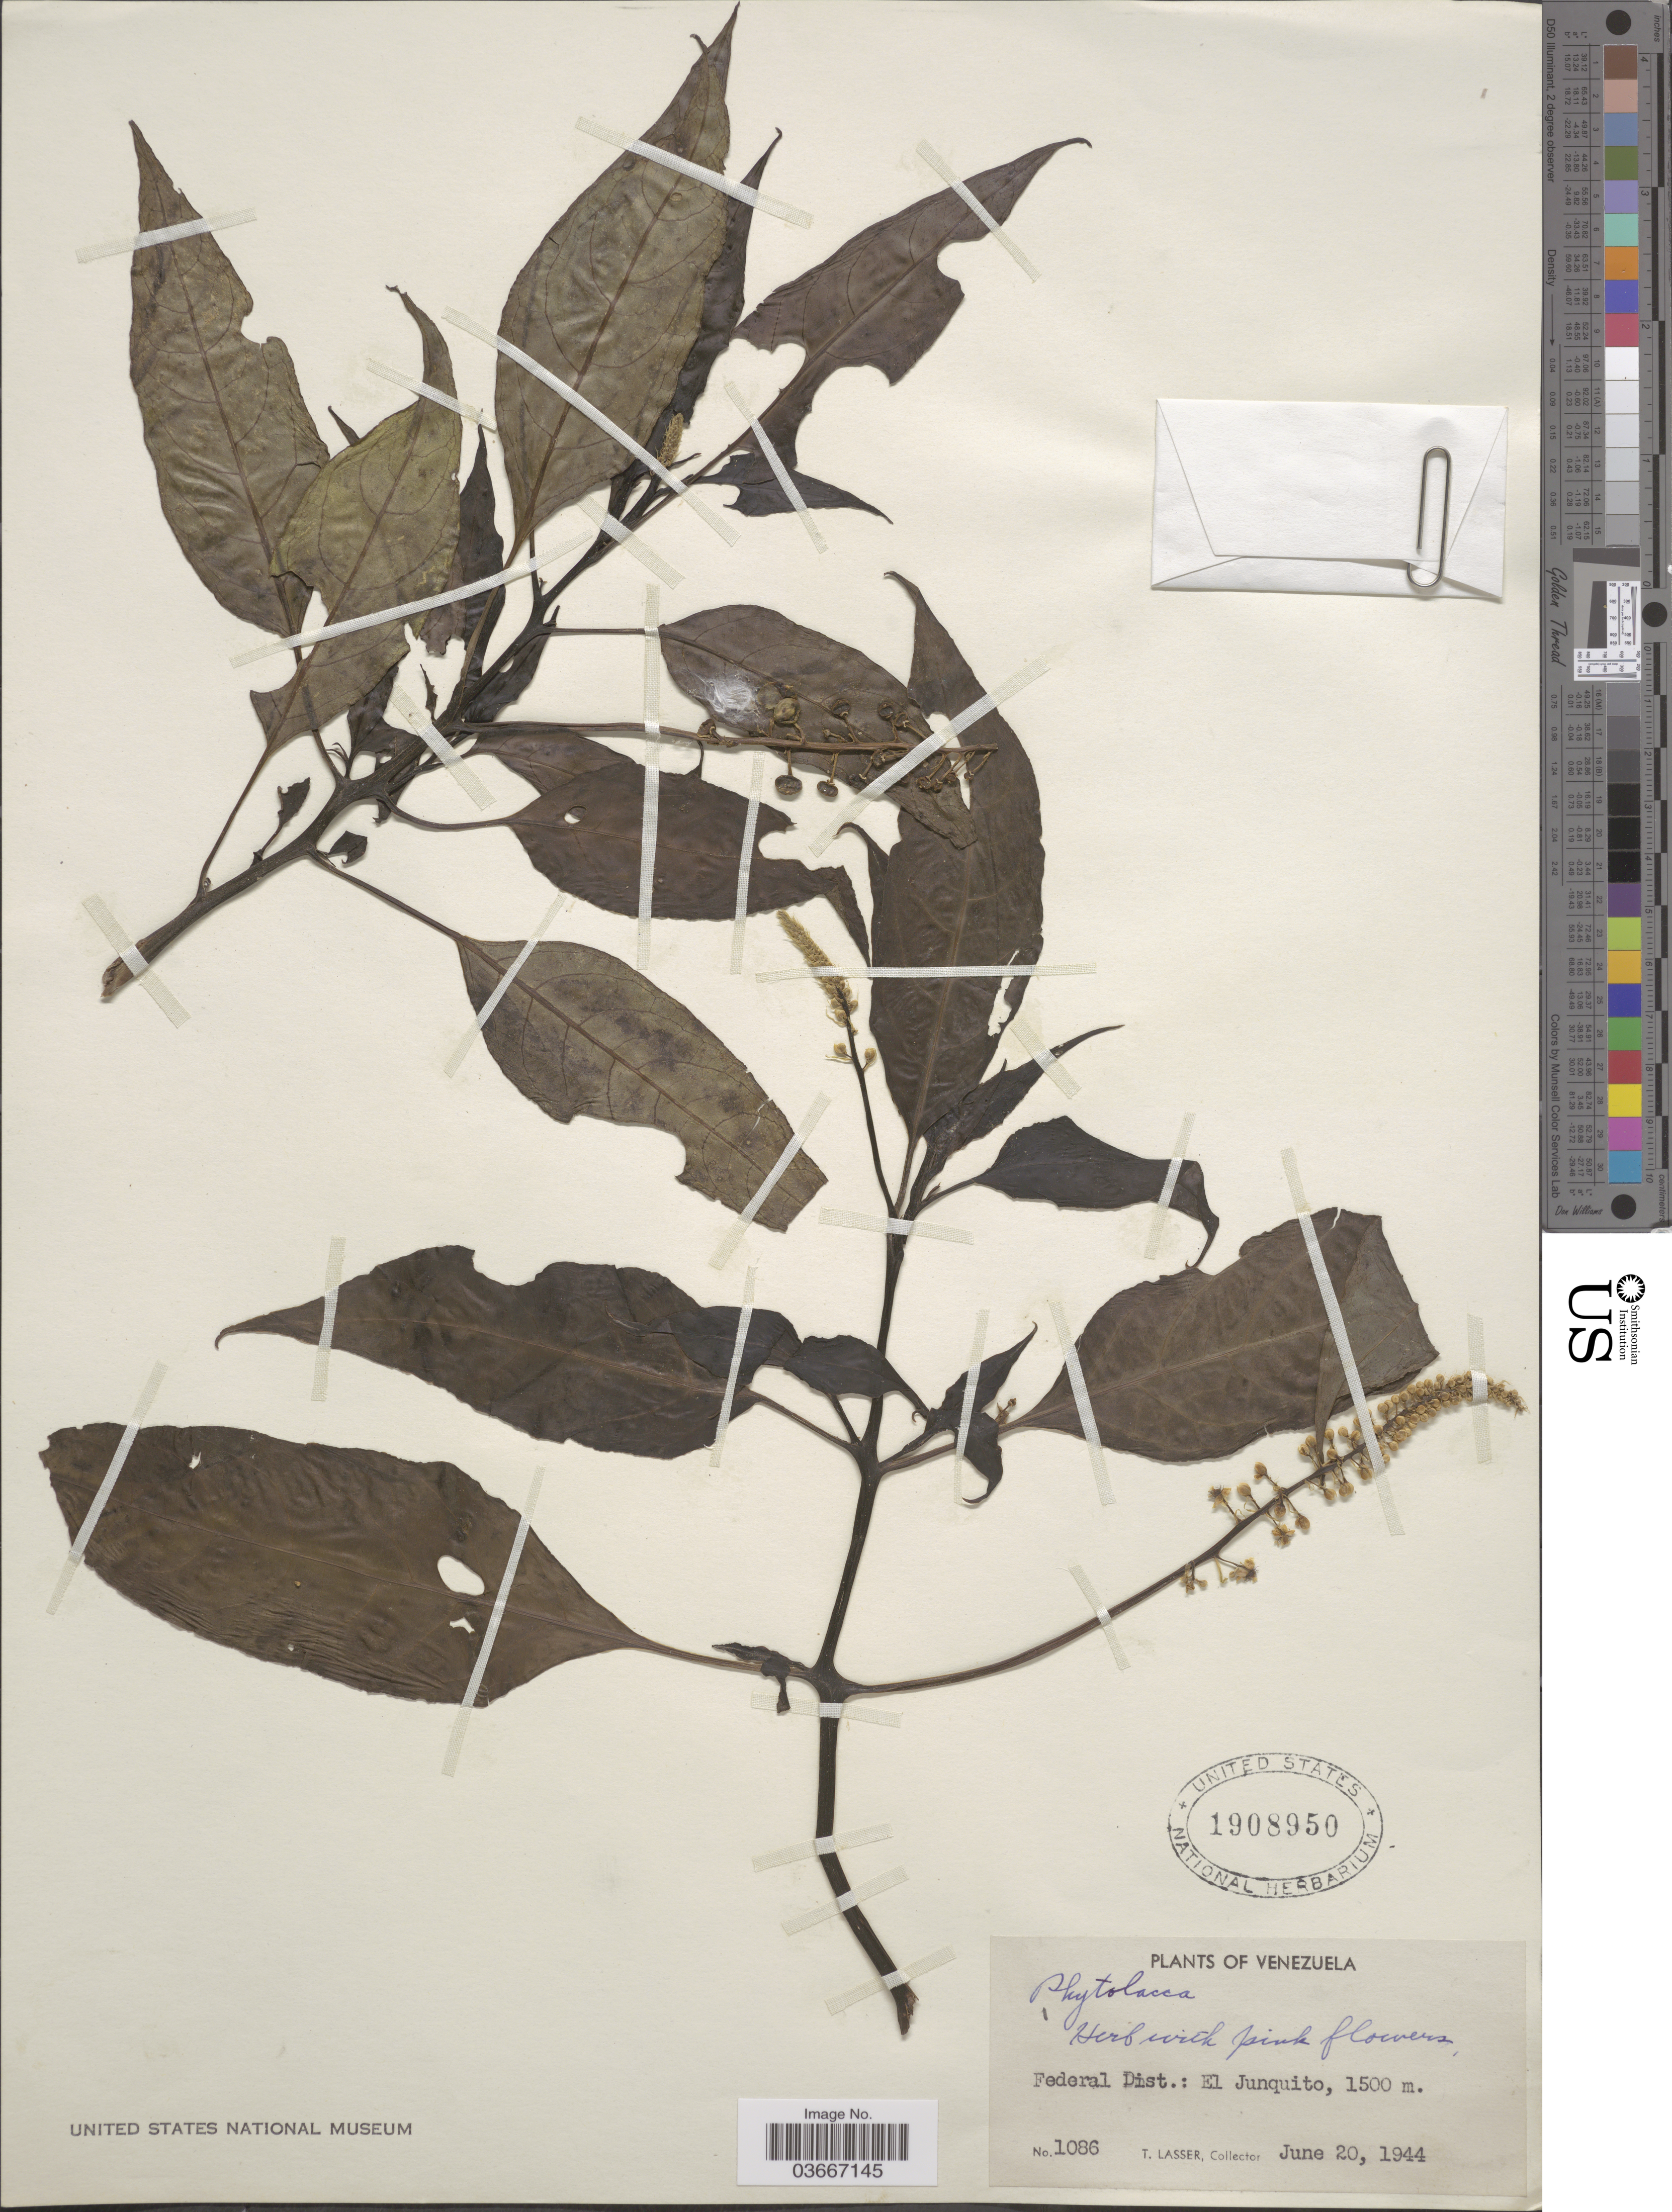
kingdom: Plantae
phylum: Tracheophyta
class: Magnoliopsida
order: Caryophyllales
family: Phytolaccaceae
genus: Phytolacca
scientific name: Phytolacca sp.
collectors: T. Lasser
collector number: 1086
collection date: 1944-06-20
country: Venezuela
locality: Federal Dist.: El Junquito.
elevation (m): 1500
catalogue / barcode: US 1908950